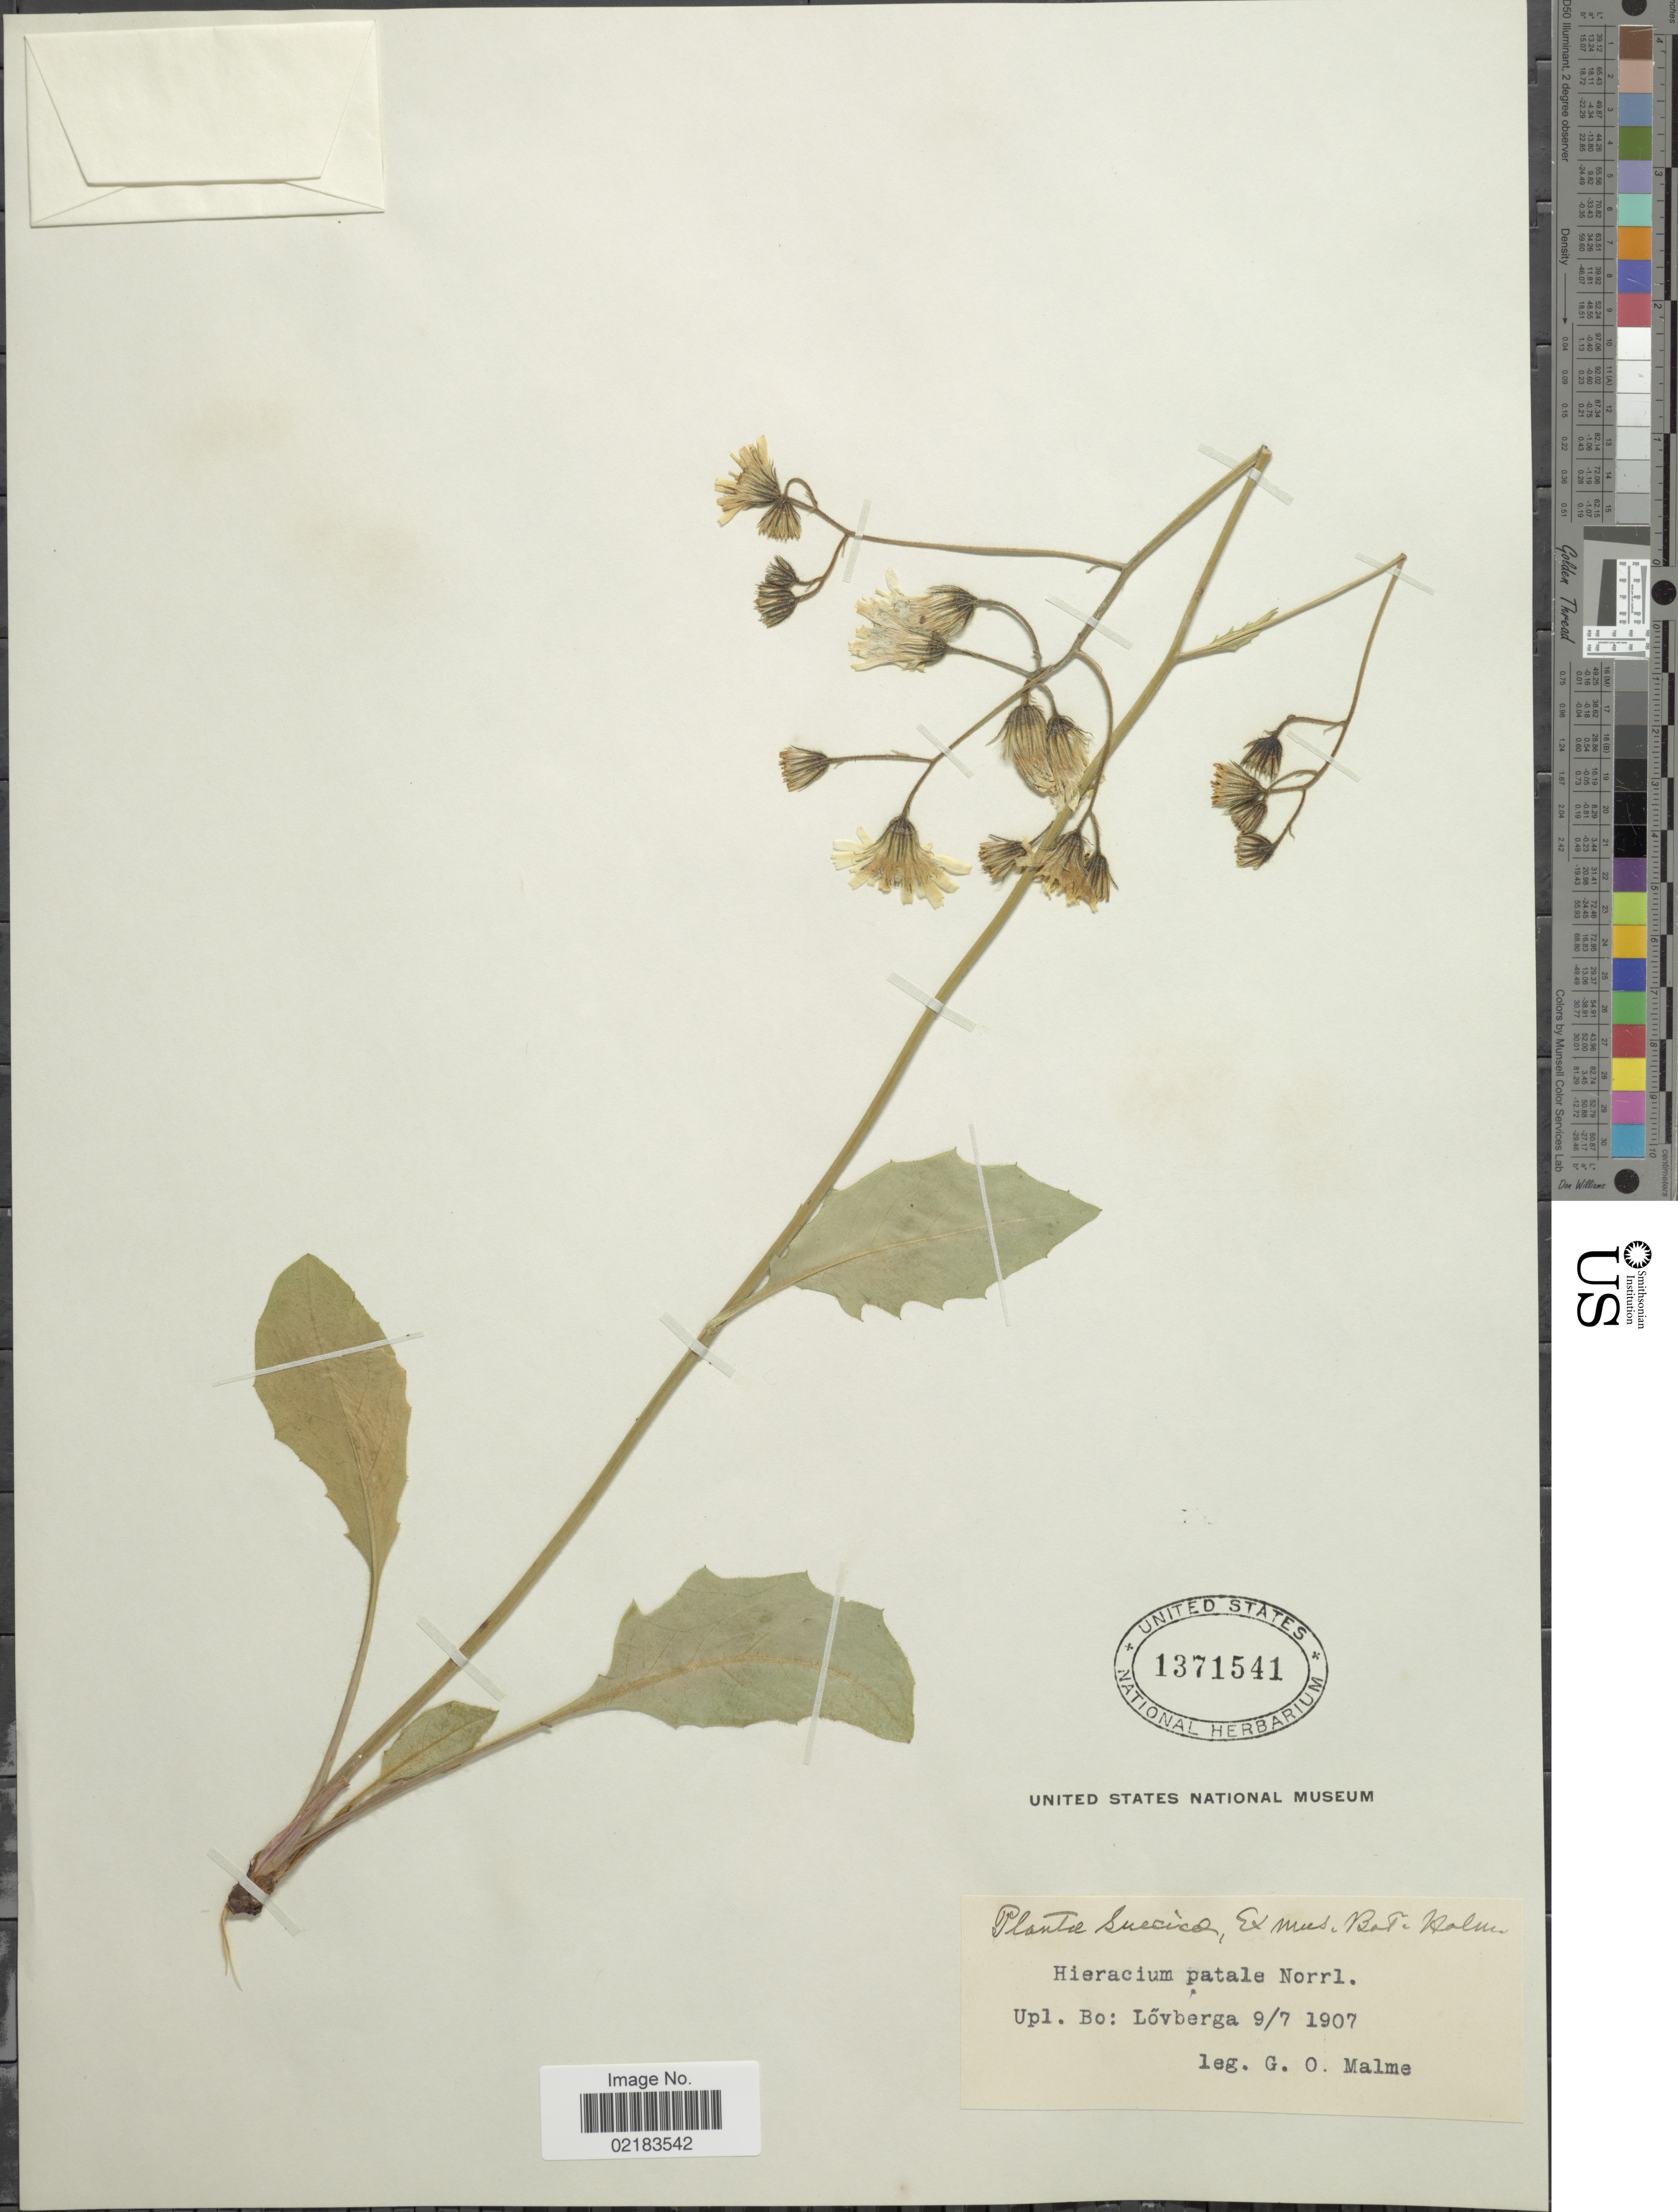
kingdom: Plantae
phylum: Tracheophyta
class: Magnoliopsida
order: Asterales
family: Asteraceae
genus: Hieracium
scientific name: Hieracium patale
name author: Norrlin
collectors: G. O. A. Malme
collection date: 1907-07-09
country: Sweden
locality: Upl. Bo: Lövberga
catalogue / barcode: US 1371541